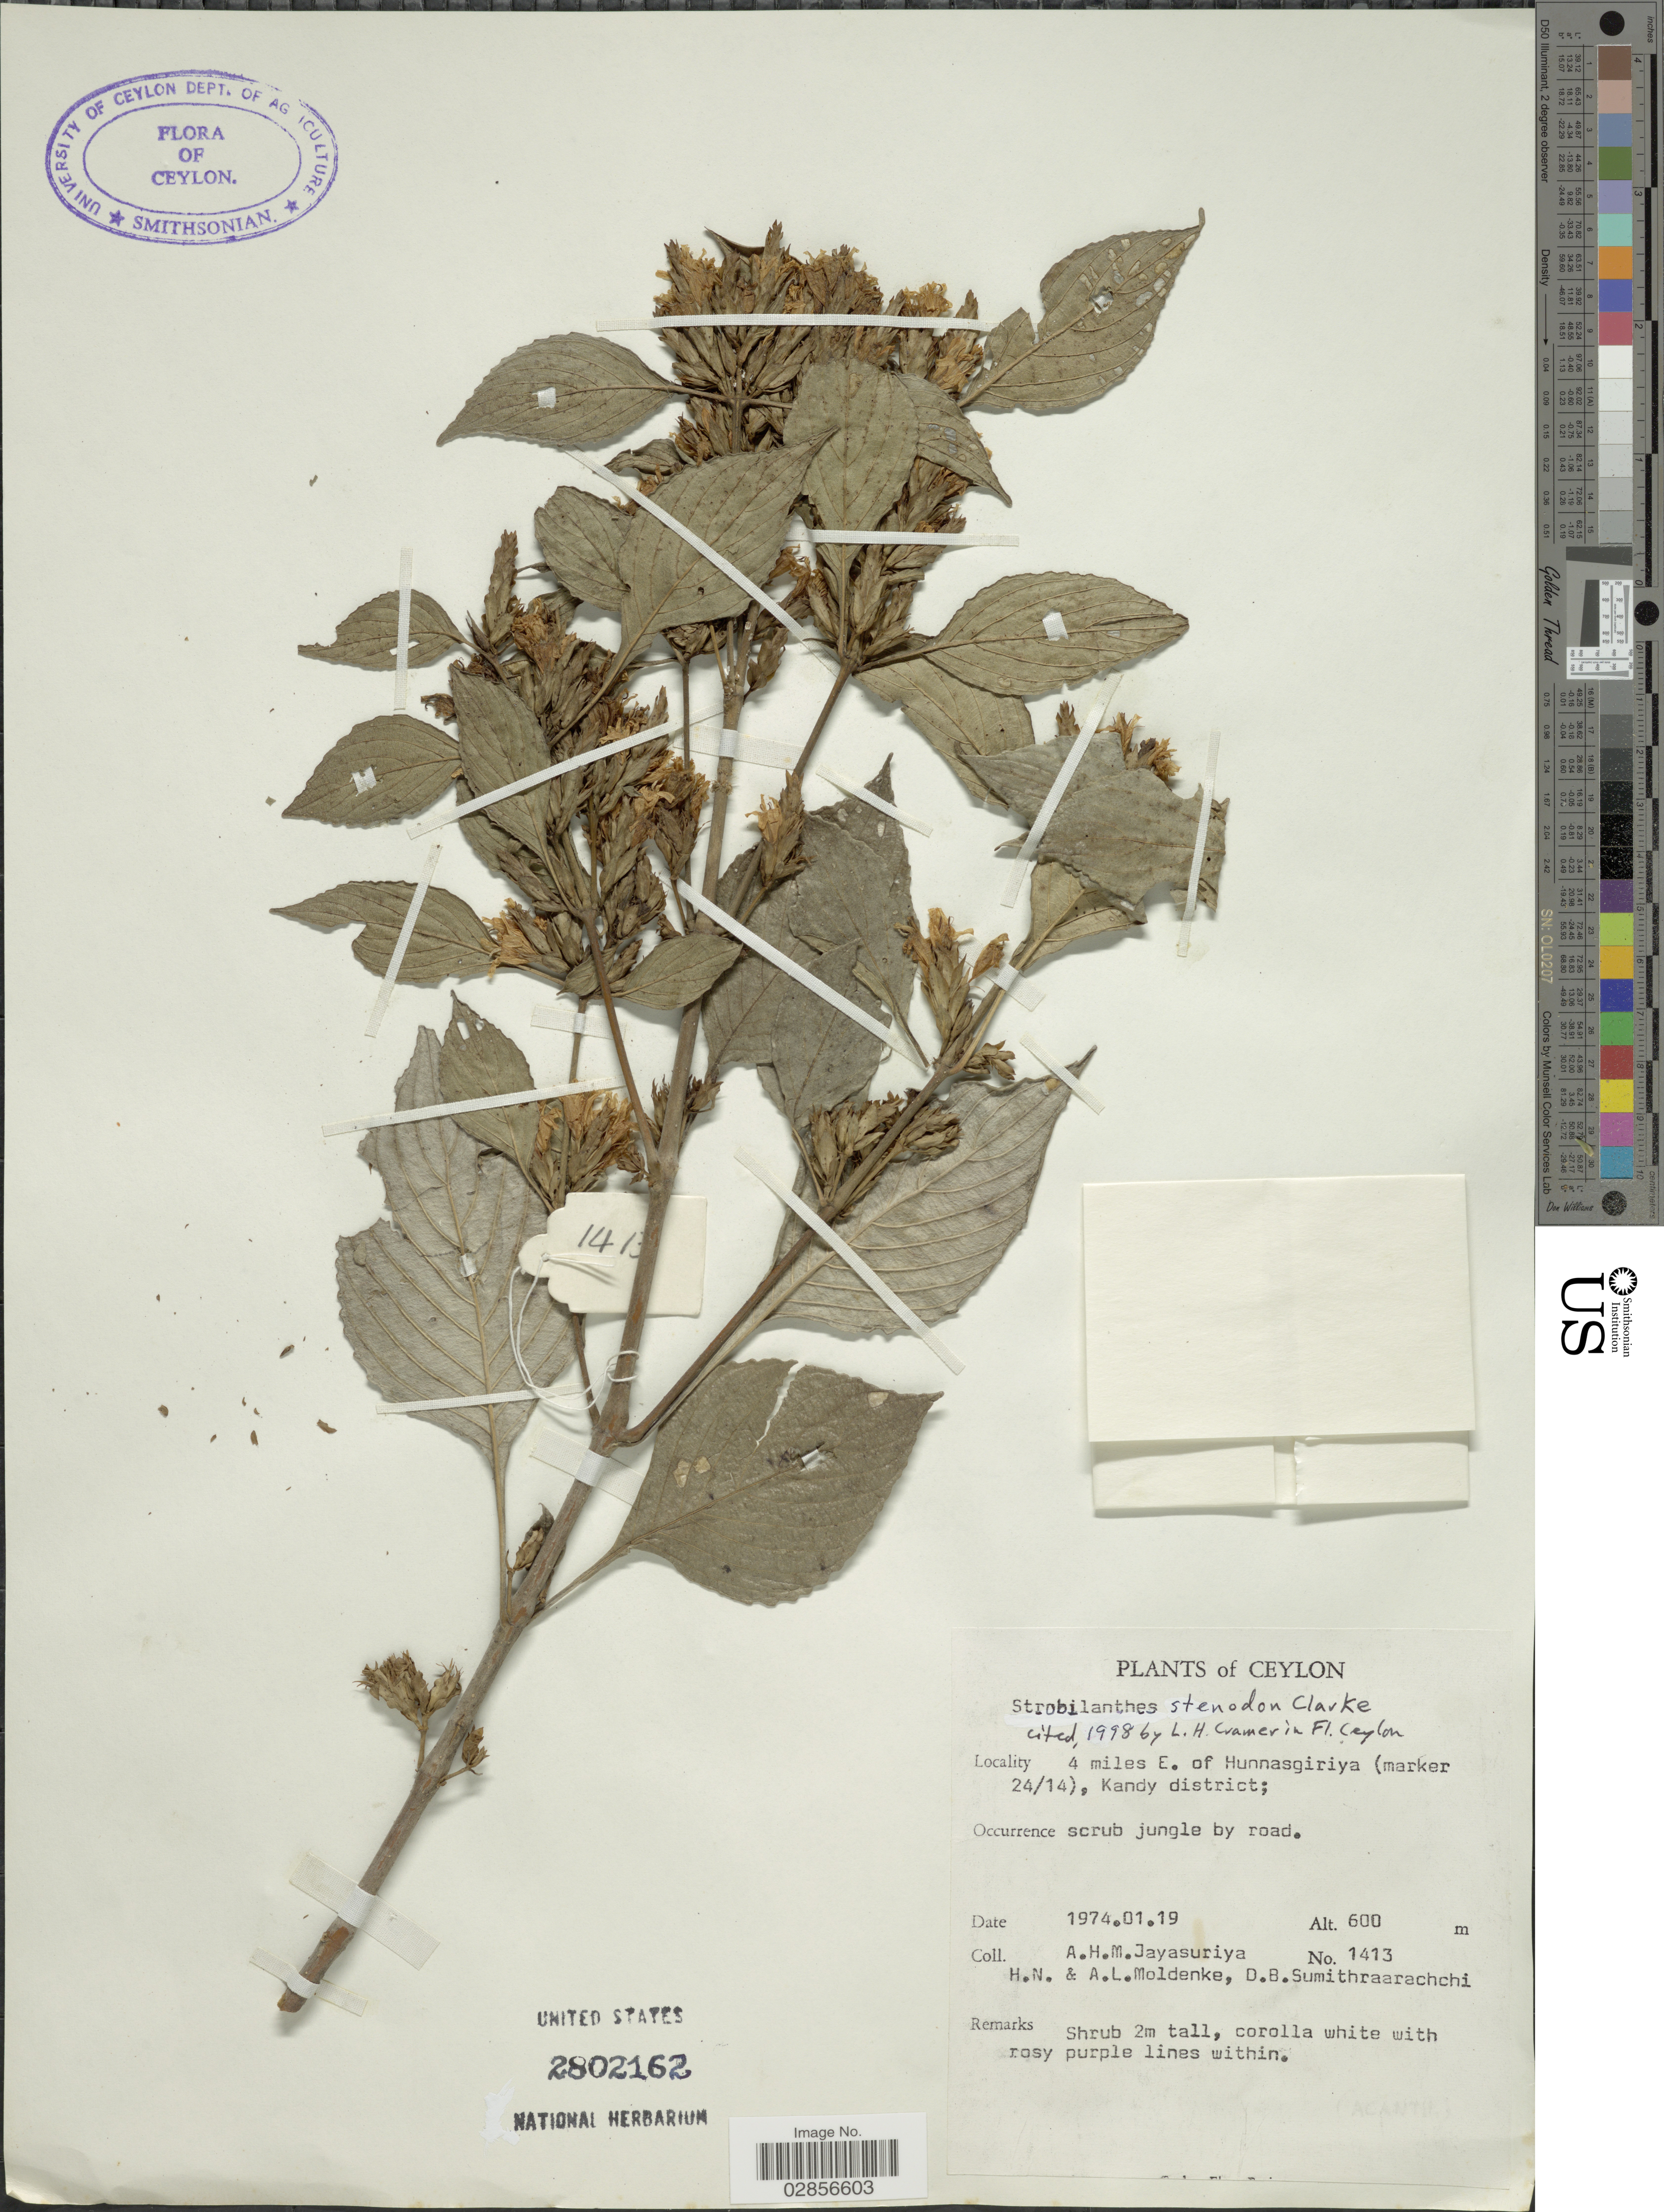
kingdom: Plantae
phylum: Tracheophyta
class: Magnoliopsida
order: Lamiales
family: Acanthaceae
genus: Strobilanthes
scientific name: Strobilanthes stenodon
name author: C.B. Clarke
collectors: A. H. Jayasuriya, H. N. Moldenke, A. L. Moldenke & D. B. Sumithraarachchi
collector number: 1413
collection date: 1974-01-19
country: Sri Lanka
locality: Ceylon, 4 miles E. of Hunnasgiriya (marker 24/14), Kandy district.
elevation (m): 600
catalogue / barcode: US 2802162